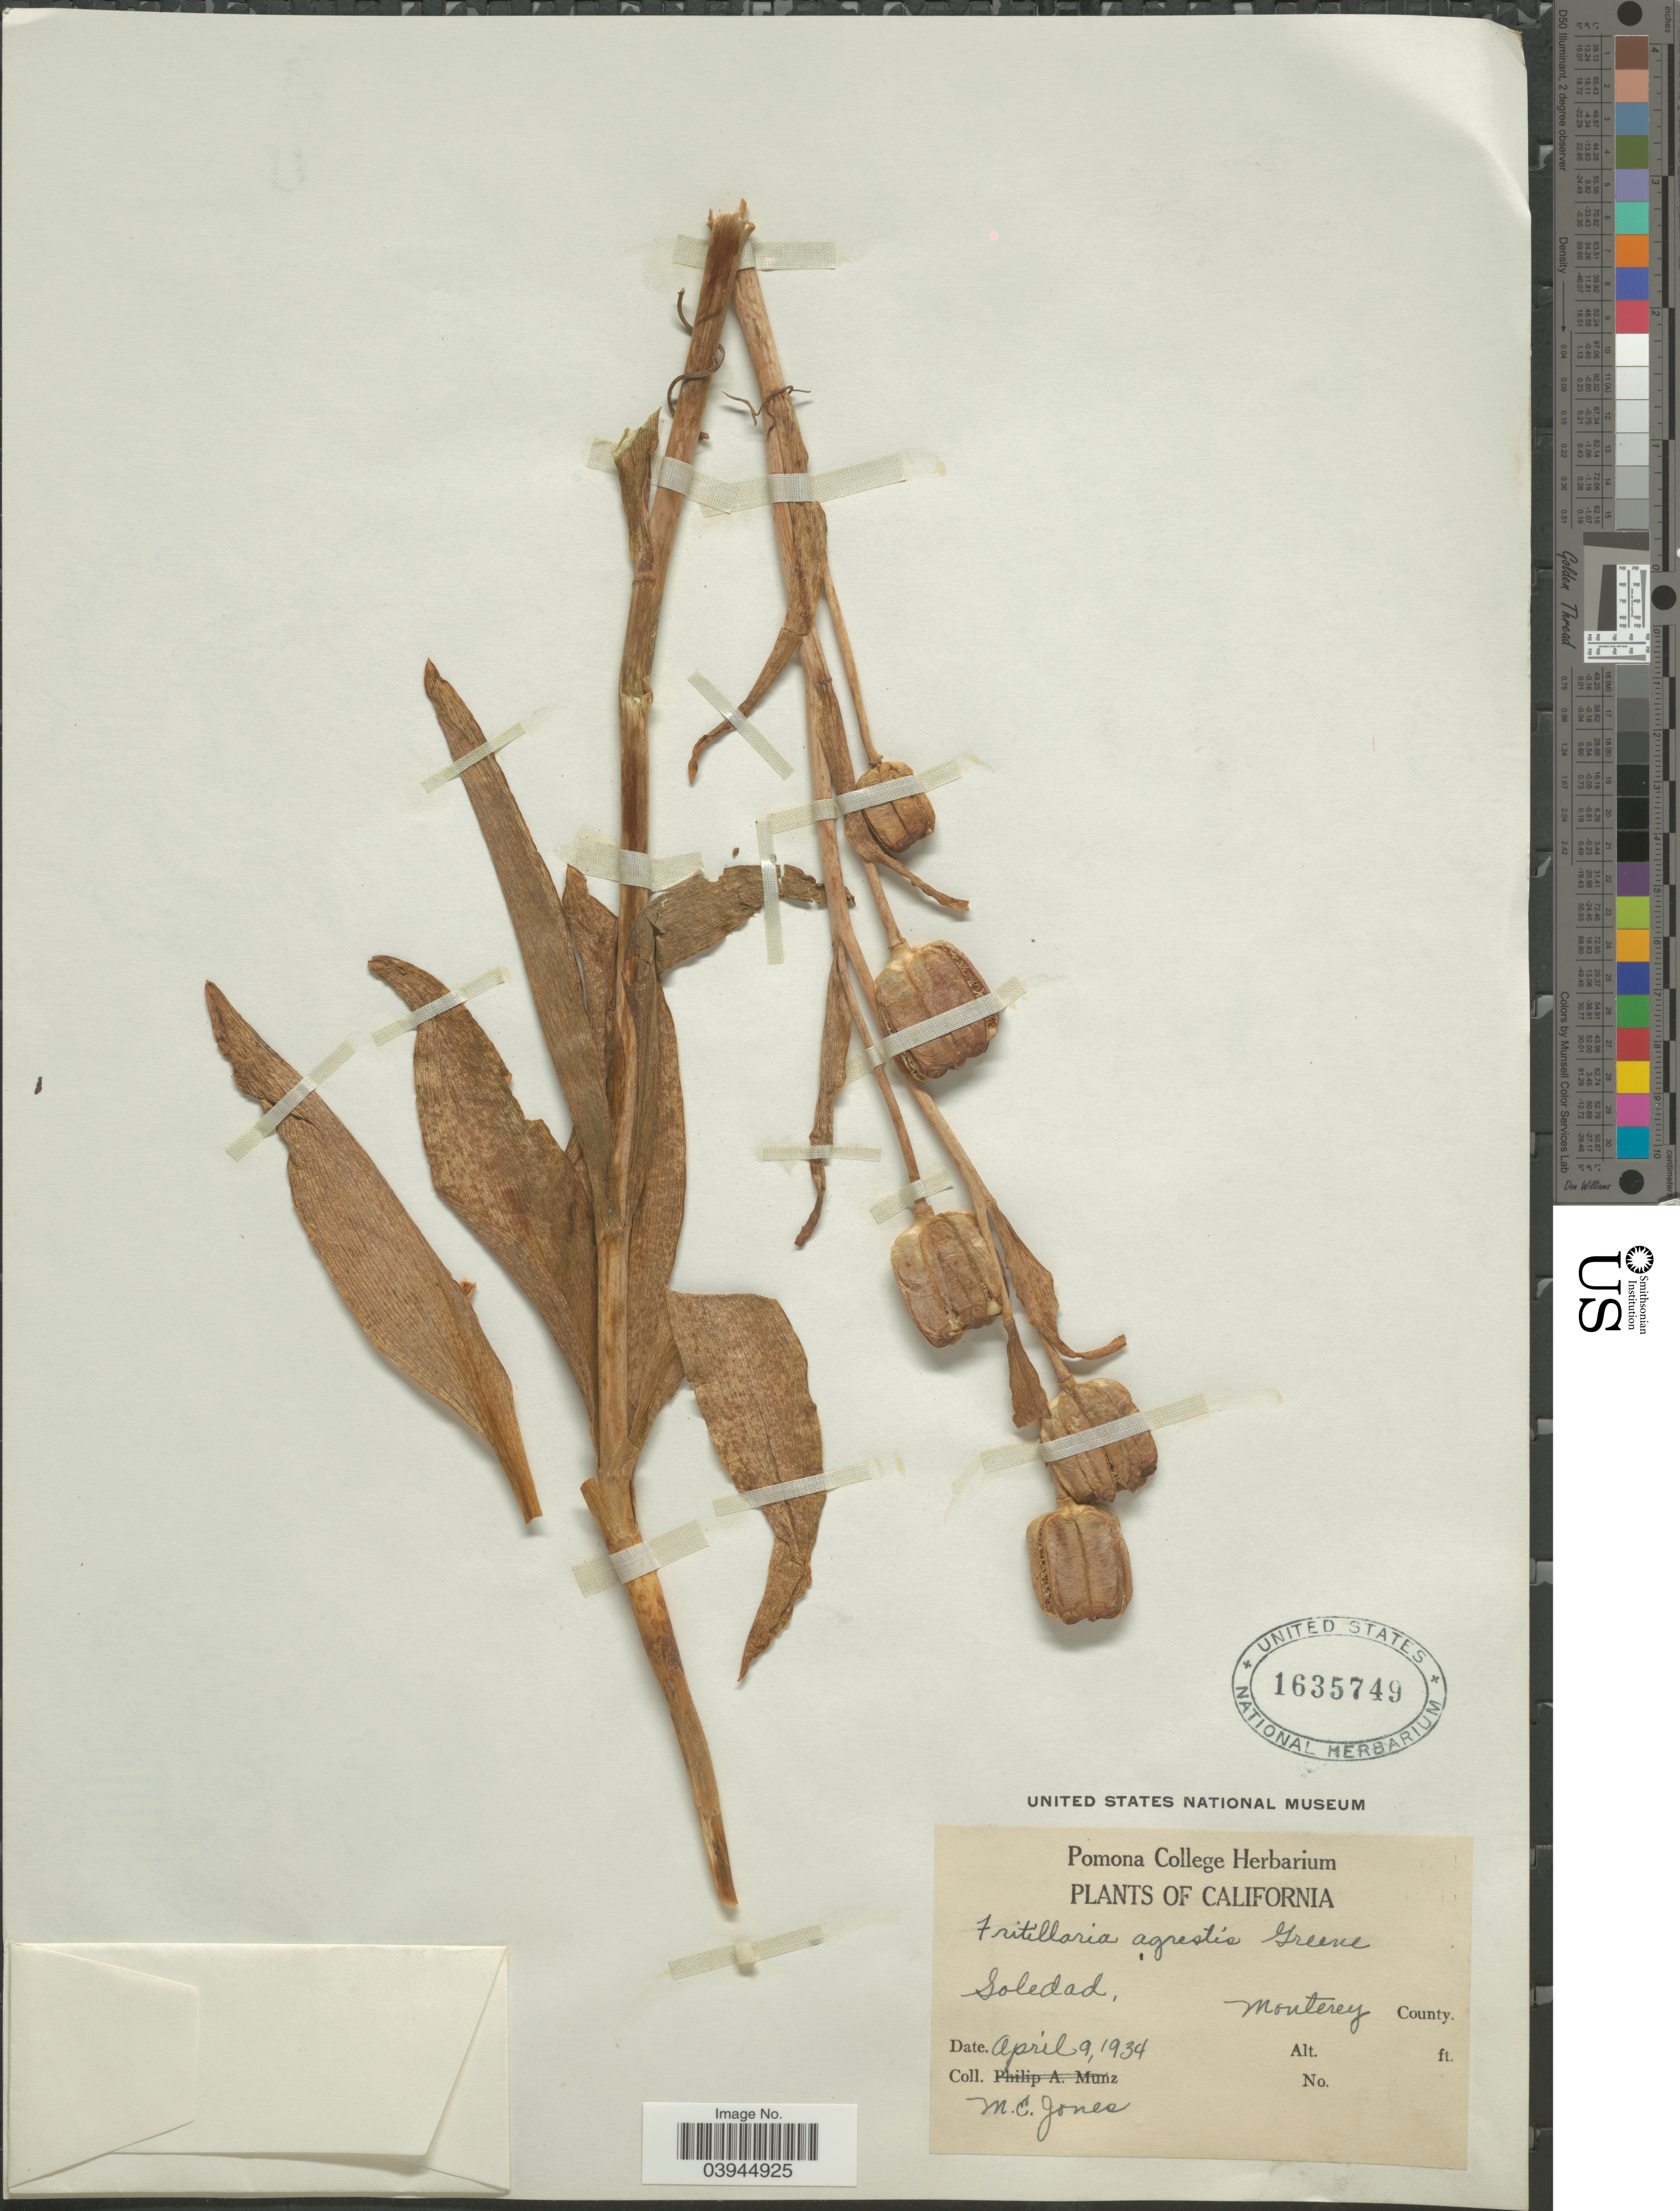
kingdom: Plantae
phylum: Tracheophyta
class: Liliopsida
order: Liliales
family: Liliaceae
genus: Fritillaria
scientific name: Fritillaria agrestis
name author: Greene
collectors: M. E. Jones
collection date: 1934-04-09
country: United States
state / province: California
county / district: Monterey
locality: Soledad, Monterey County.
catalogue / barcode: US 1635749